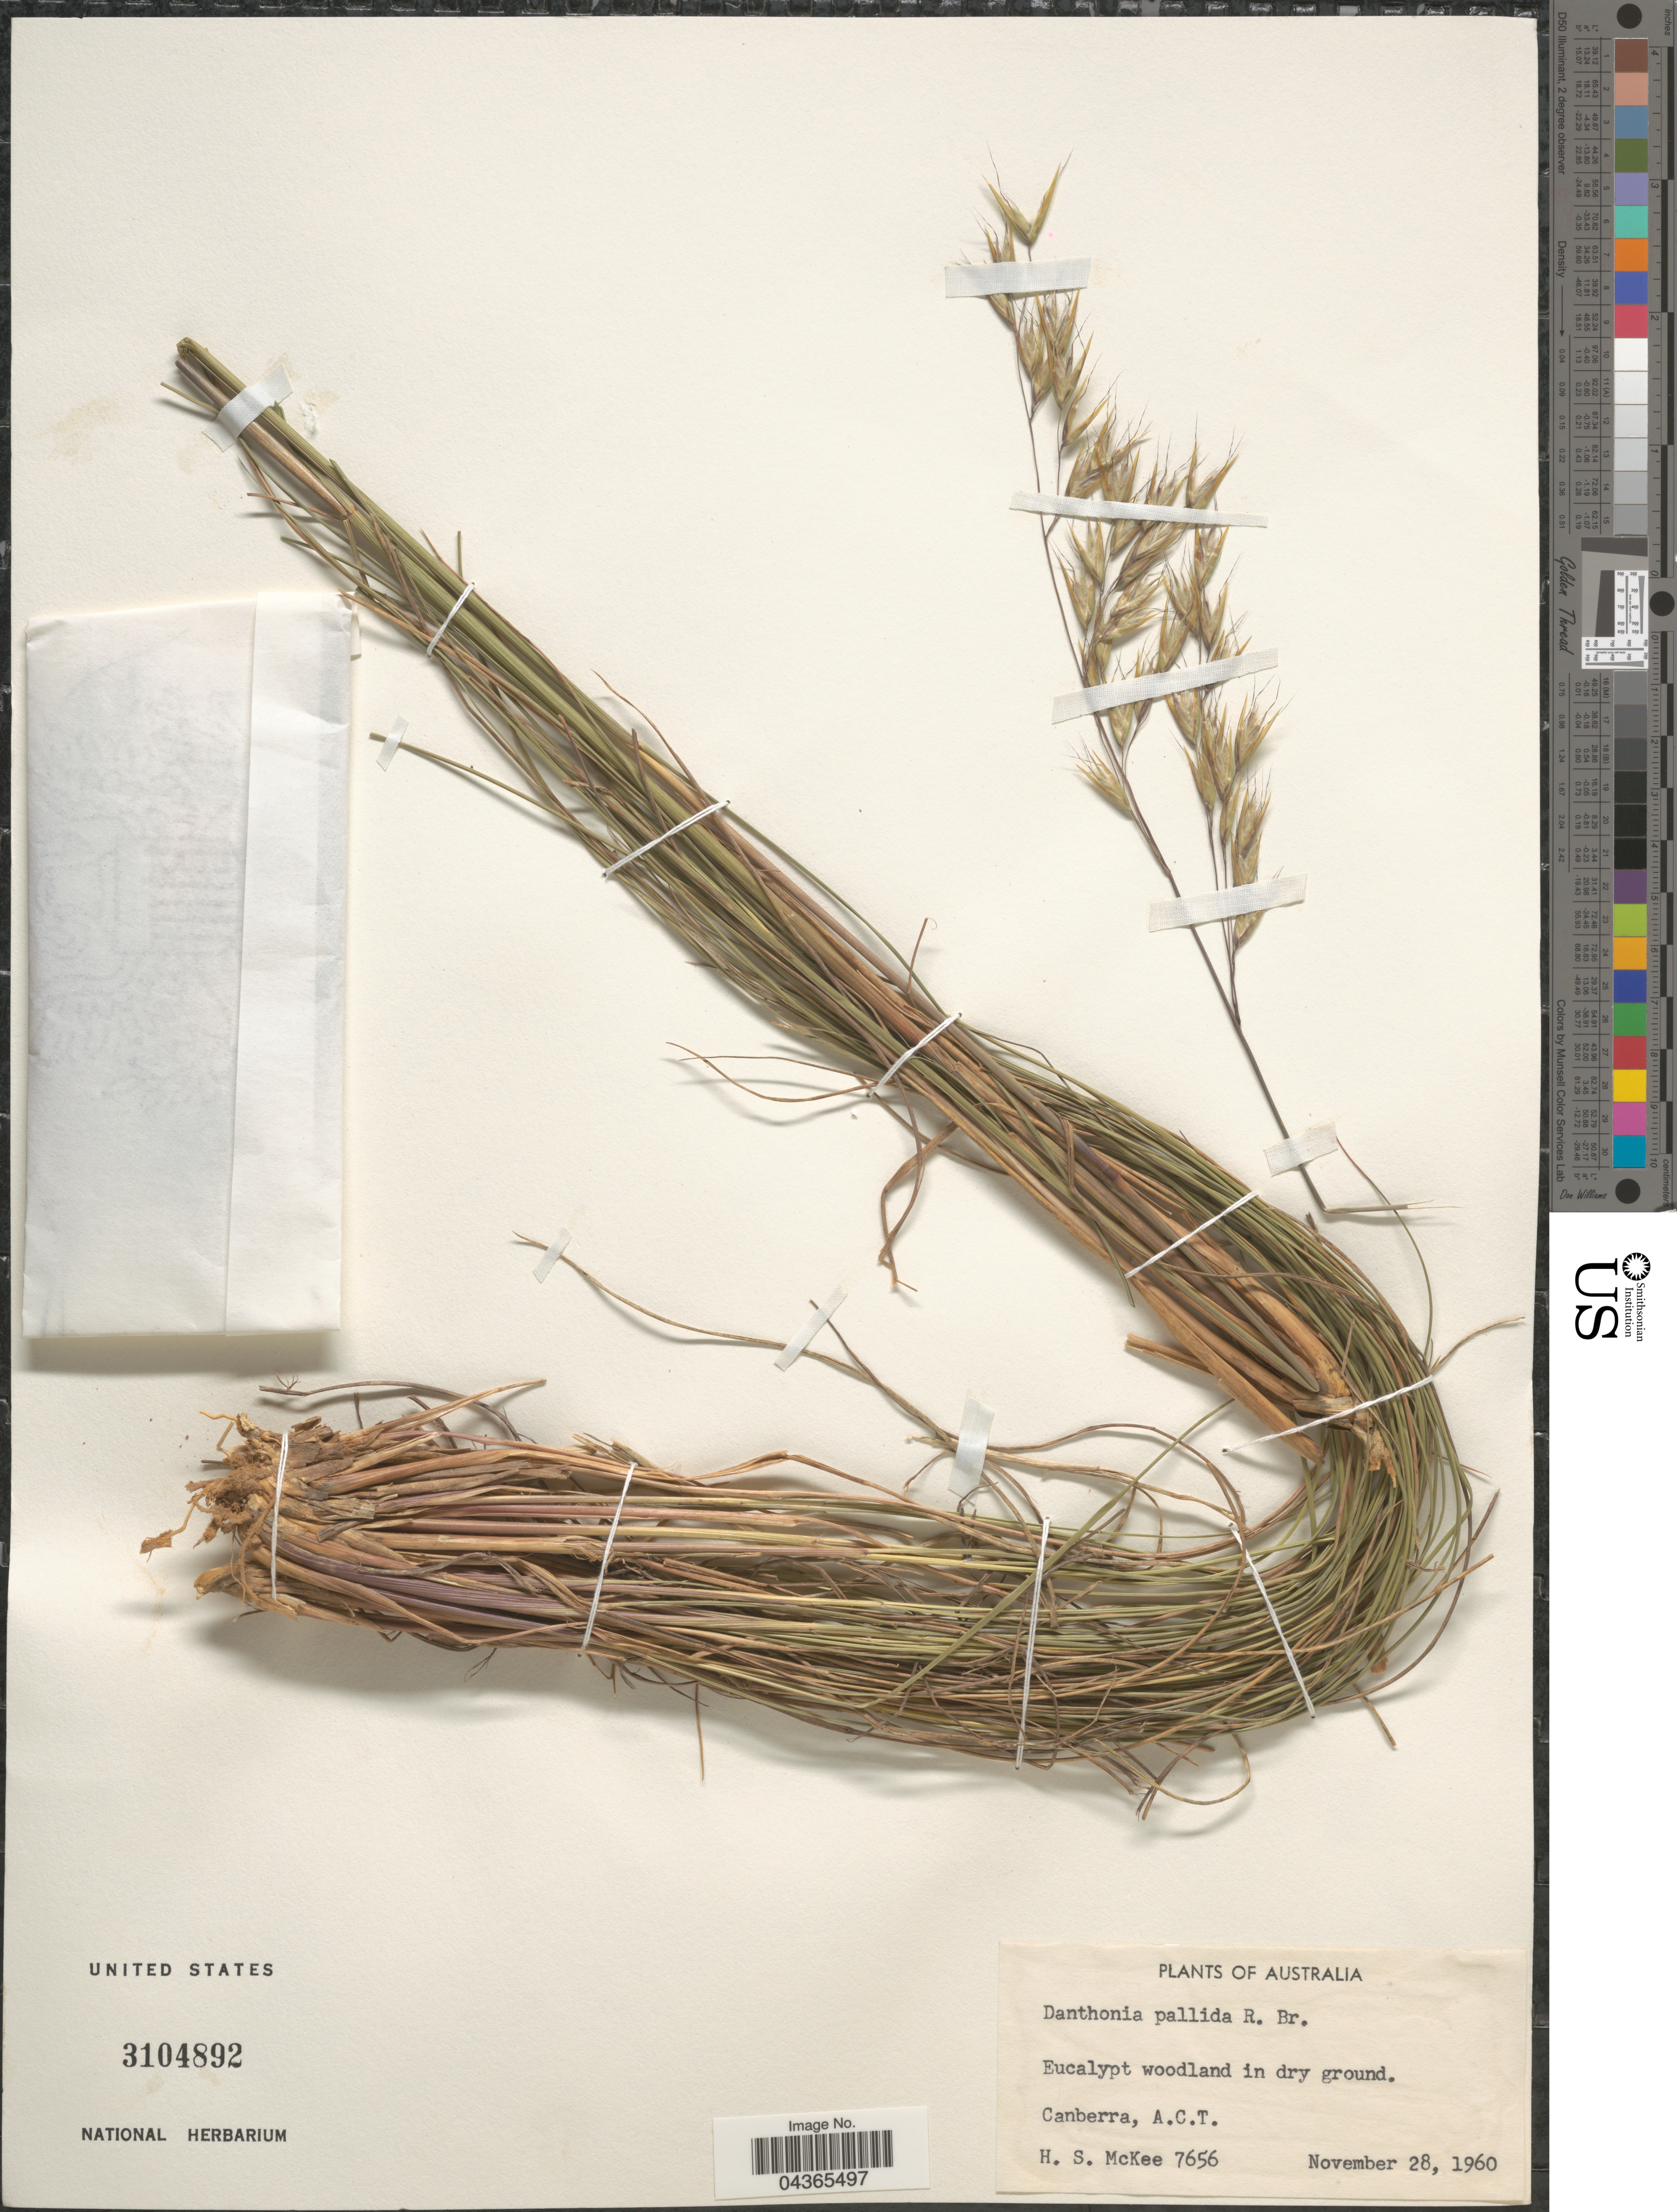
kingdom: Plantae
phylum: Tracheophyta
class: Liliopsida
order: Poales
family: Poaceae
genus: Rytidosperma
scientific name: Rytidosperma pallidum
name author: (R. Br.) A.M. Humphreys & H.P. Linder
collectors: H. S. McKee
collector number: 7656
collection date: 1960-11-28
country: Australia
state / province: Australian Capital Territory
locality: Canberra, A.C.T.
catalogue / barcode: US 3104892